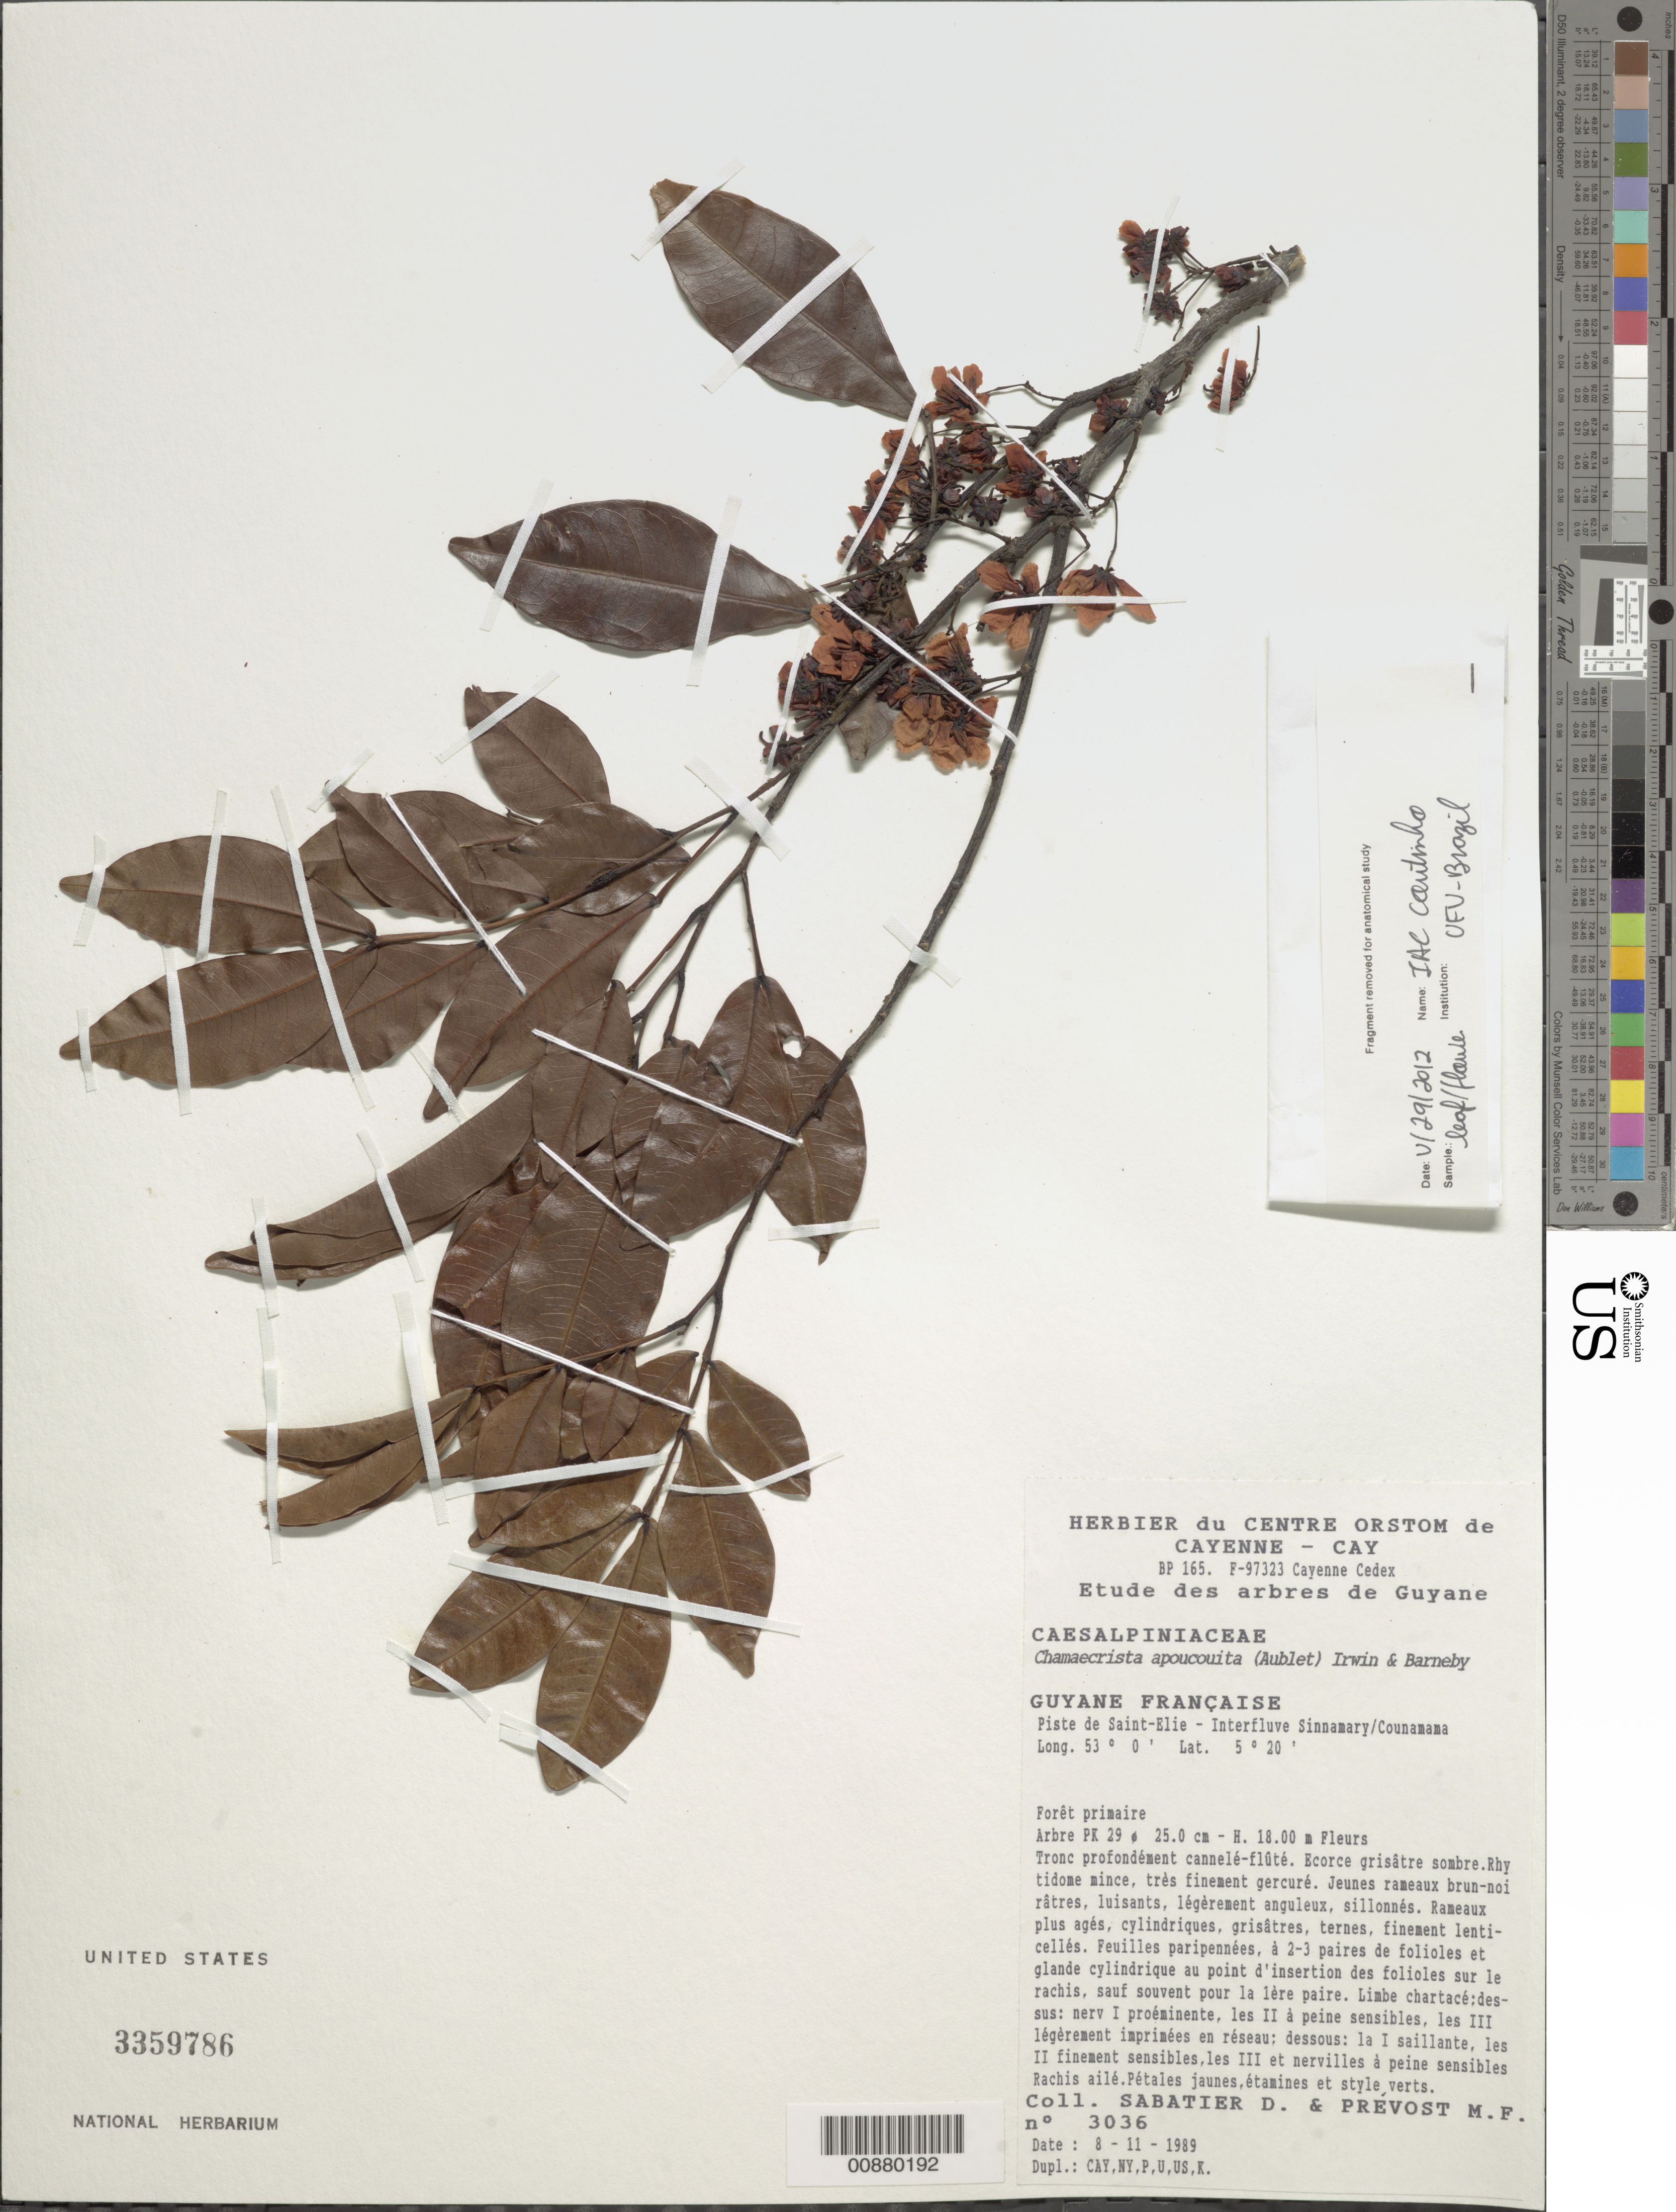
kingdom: Plantae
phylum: Tracheophyta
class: Magnoliopsida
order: Fabales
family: Fabaceae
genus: Chamaecrista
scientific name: Chamaecrista apoucouita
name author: (Aubl.) H.S. Irwin & Barneby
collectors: D. Sabatier & M.-F. Prévost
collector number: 3036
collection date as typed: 8-Oct-89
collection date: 1989-10-08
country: French Guiana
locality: Piste de Saint-Élie, interfleuve Sinnamary-Counamama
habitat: Primary forest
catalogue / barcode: US 3359786